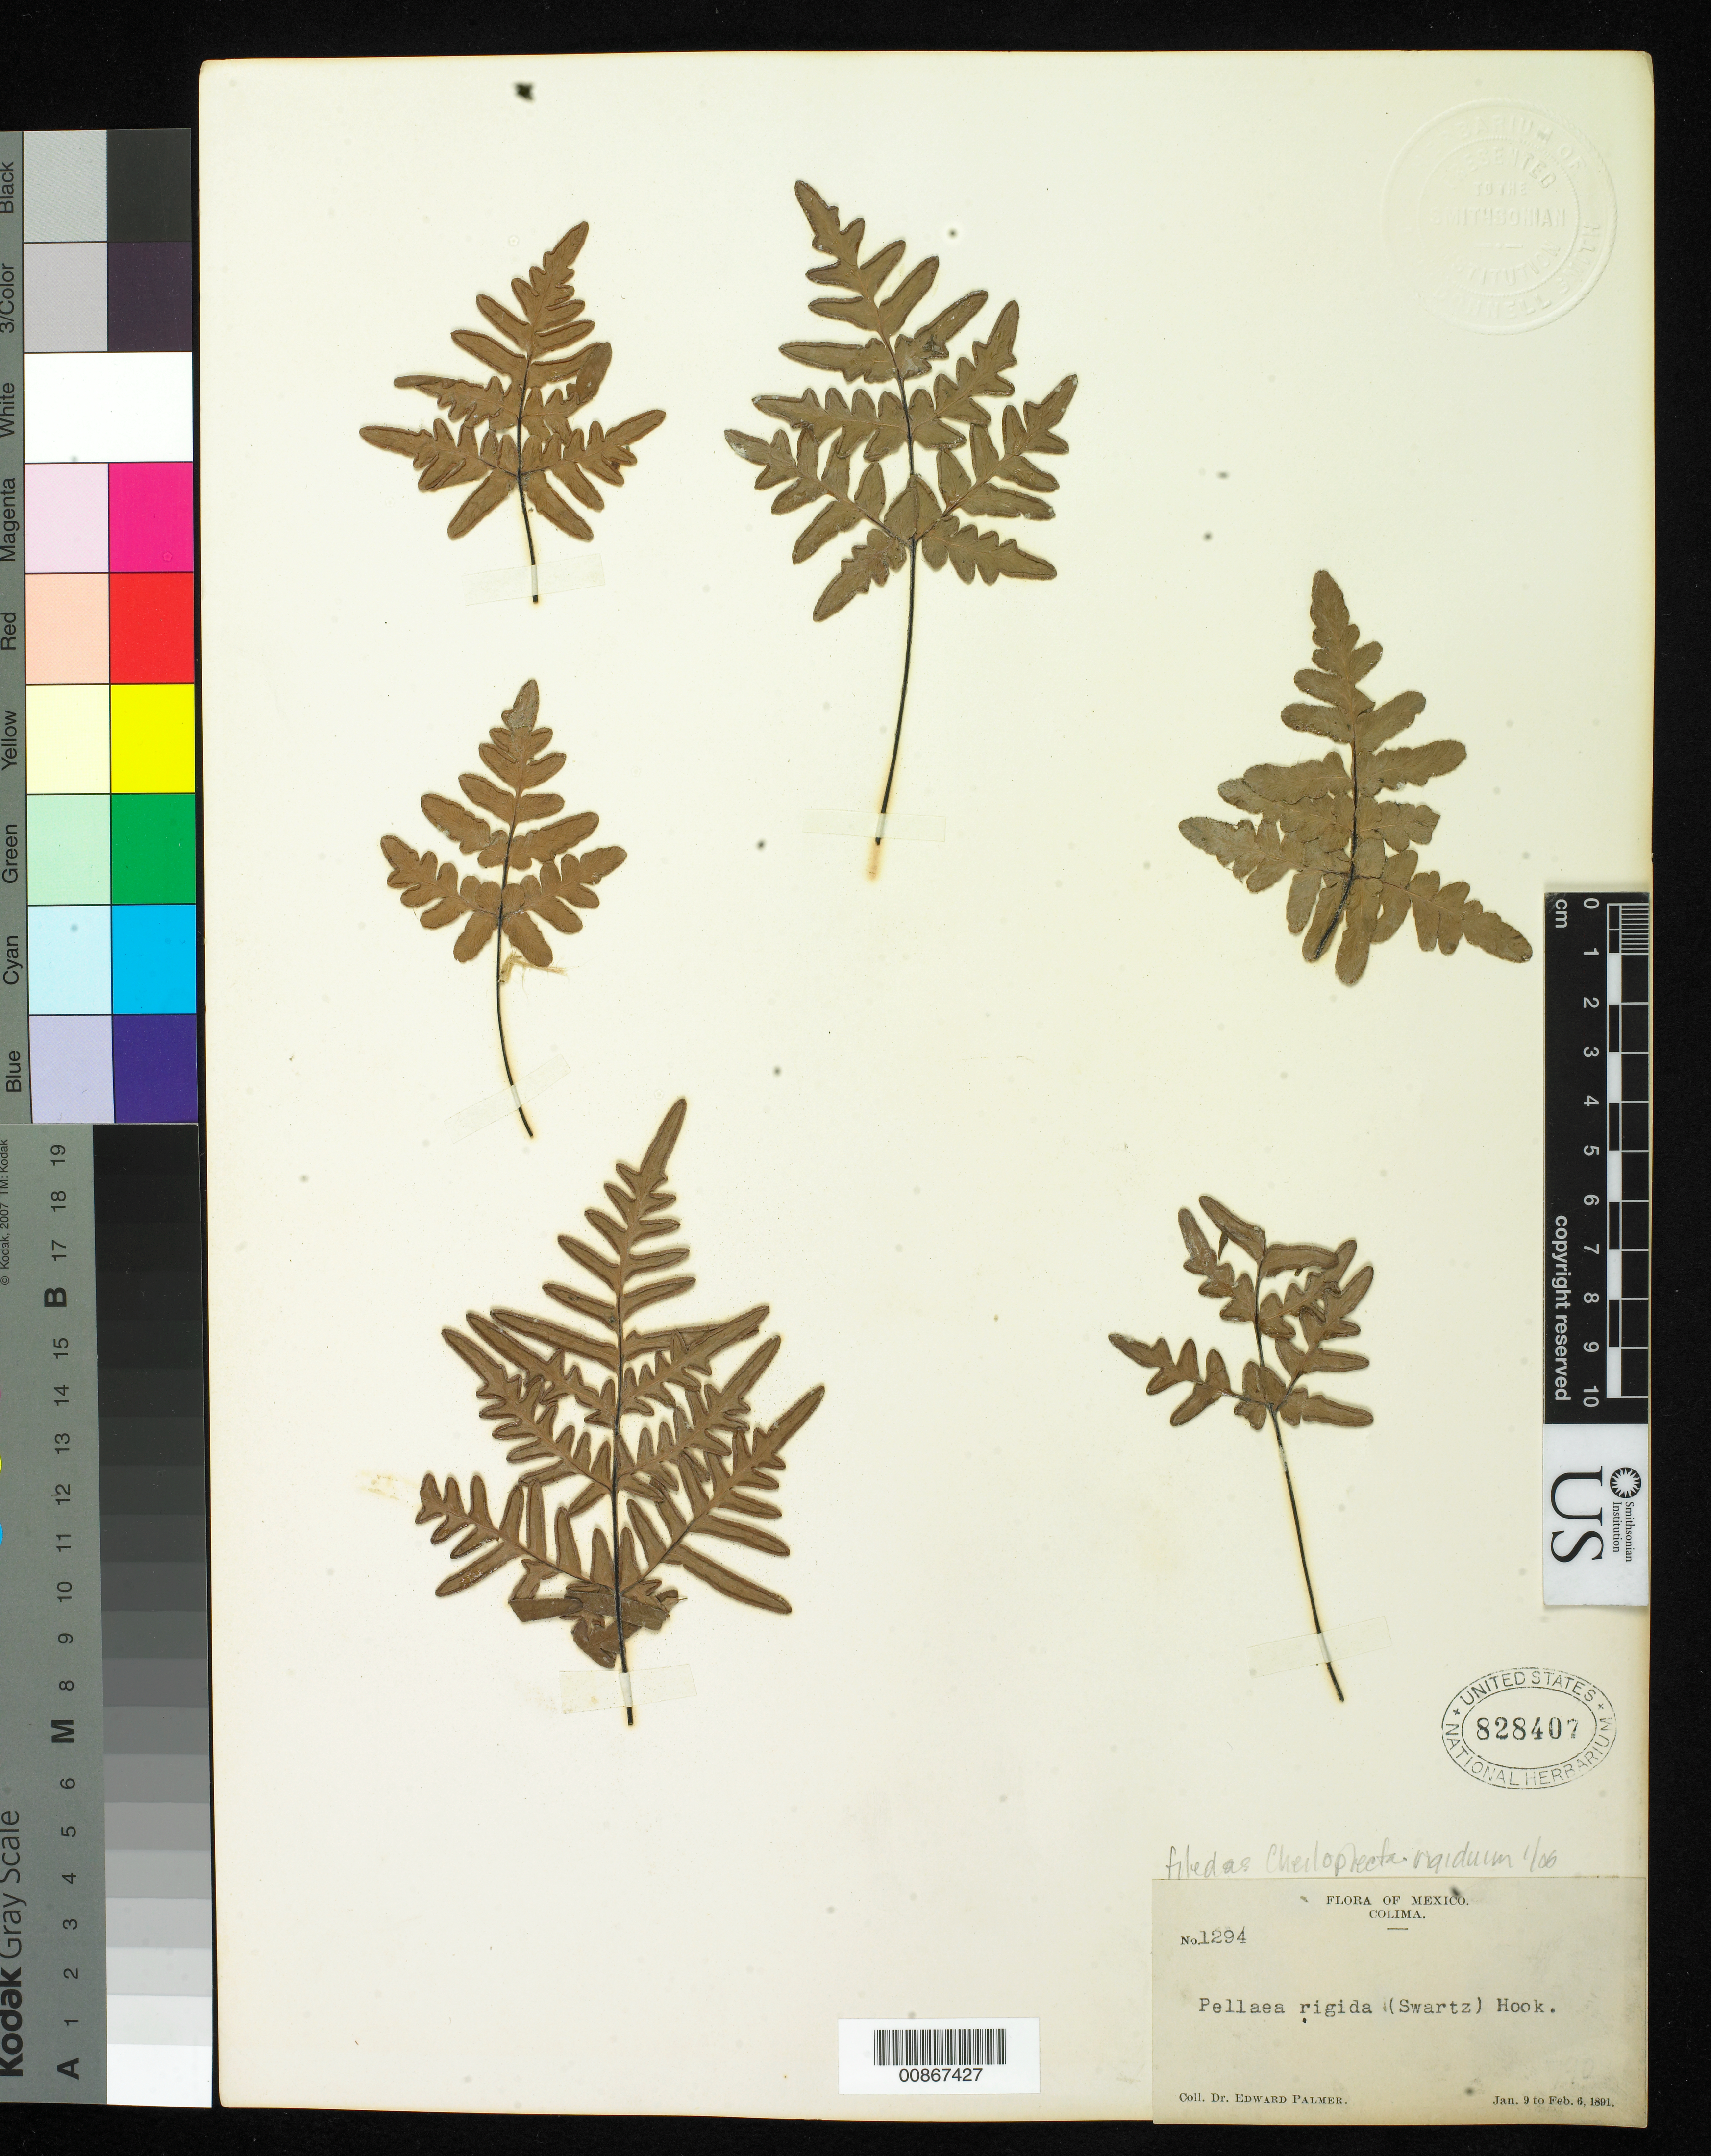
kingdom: Plantae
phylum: Tracheophyta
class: Polypodiopsida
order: Polypodiales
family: Pteridaceae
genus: Cheiloplecton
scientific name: Cheiloplecton rigidum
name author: (Sw.) Fée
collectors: E. Palmer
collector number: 1294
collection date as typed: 09 Jan 1891 to 06 Feb 1891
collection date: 1891-01-09/1891-02-06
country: Mexico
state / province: Colima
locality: Colima.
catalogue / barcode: US 828407